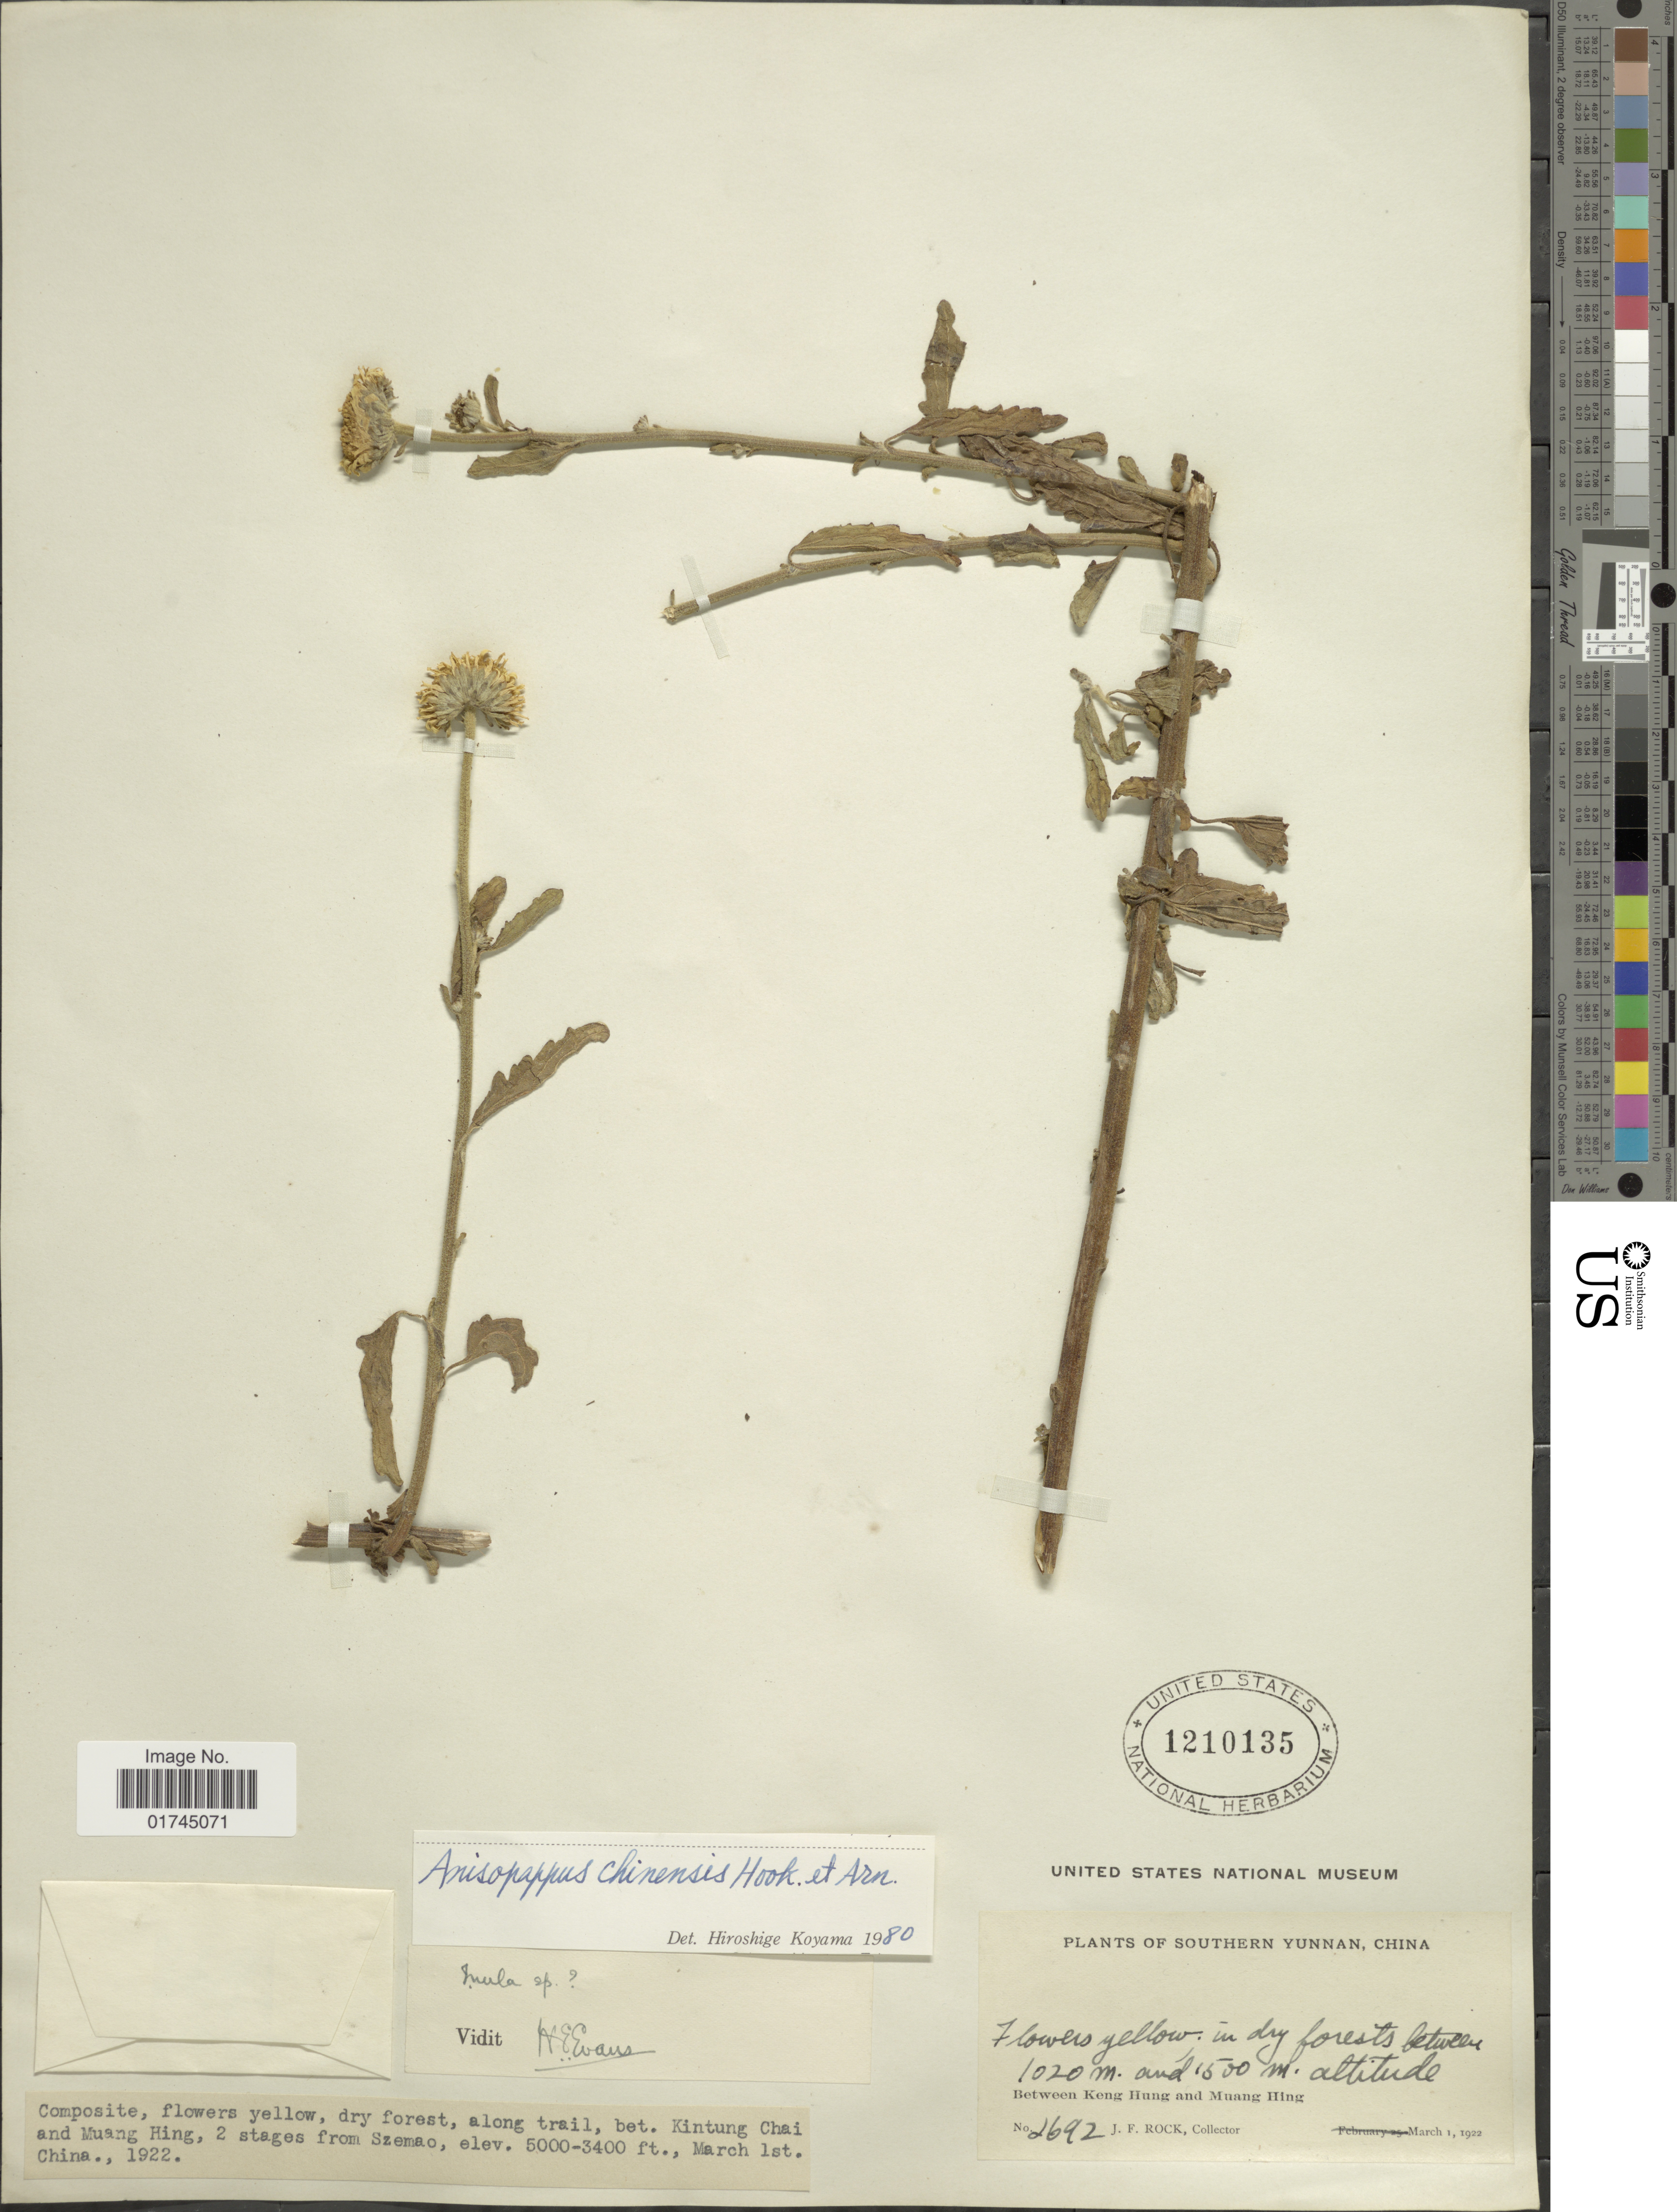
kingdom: Plantae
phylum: Tracheophyta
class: Magnoliopsida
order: Asterales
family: Asteraceae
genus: Anisopappus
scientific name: Anisopappus chinensis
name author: Hook. & Arn.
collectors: J. Rock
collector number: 2692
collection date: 1922-03-01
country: China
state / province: Yunnan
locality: Southern Yunnan, dry forest, along trail, bet. Kintang Chai and Muang Hing, 2 stages from Szemao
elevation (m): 1036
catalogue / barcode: US 1210135